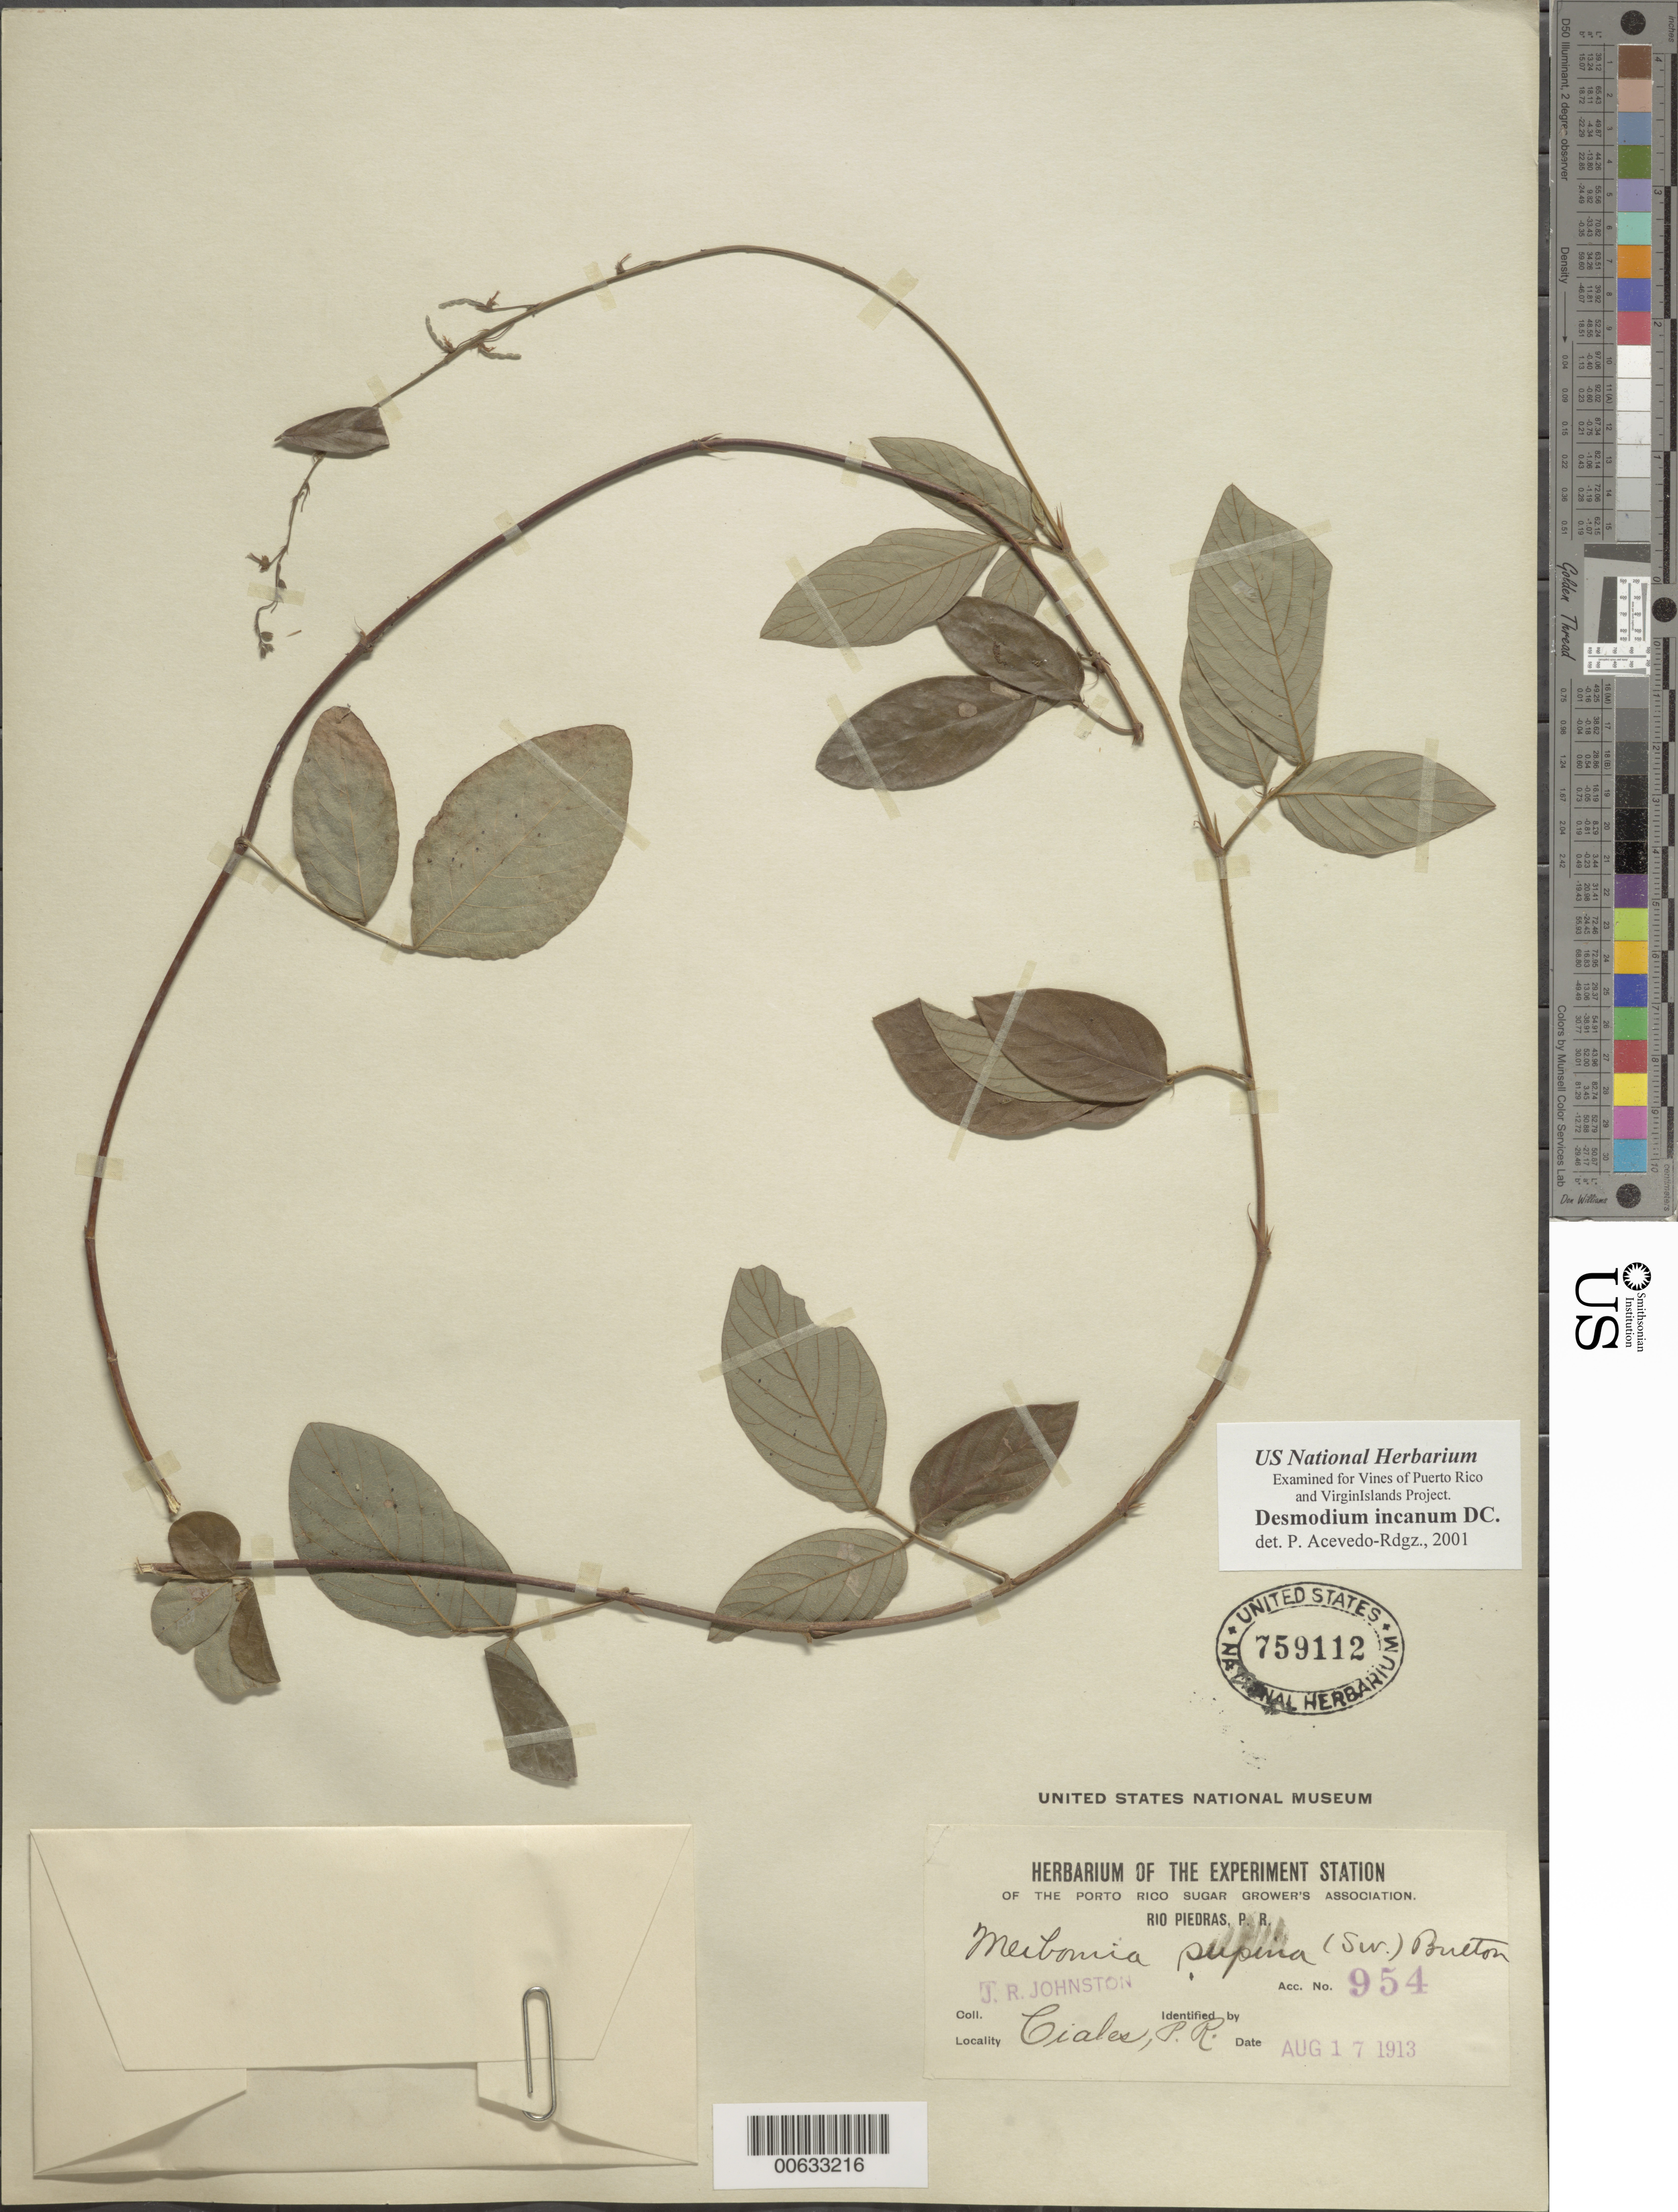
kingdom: Plantae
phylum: Tracheophyta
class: Magnoliopsida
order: Fabales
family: Fabaceae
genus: Desmodium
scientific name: Desmodium incanum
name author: (Sw.) DC.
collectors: J. Johnston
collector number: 954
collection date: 1913-08-17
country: Puerto Rico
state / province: San Juan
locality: Ciales, P. R., Rio Piedras, P.R.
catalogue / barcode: US 759112